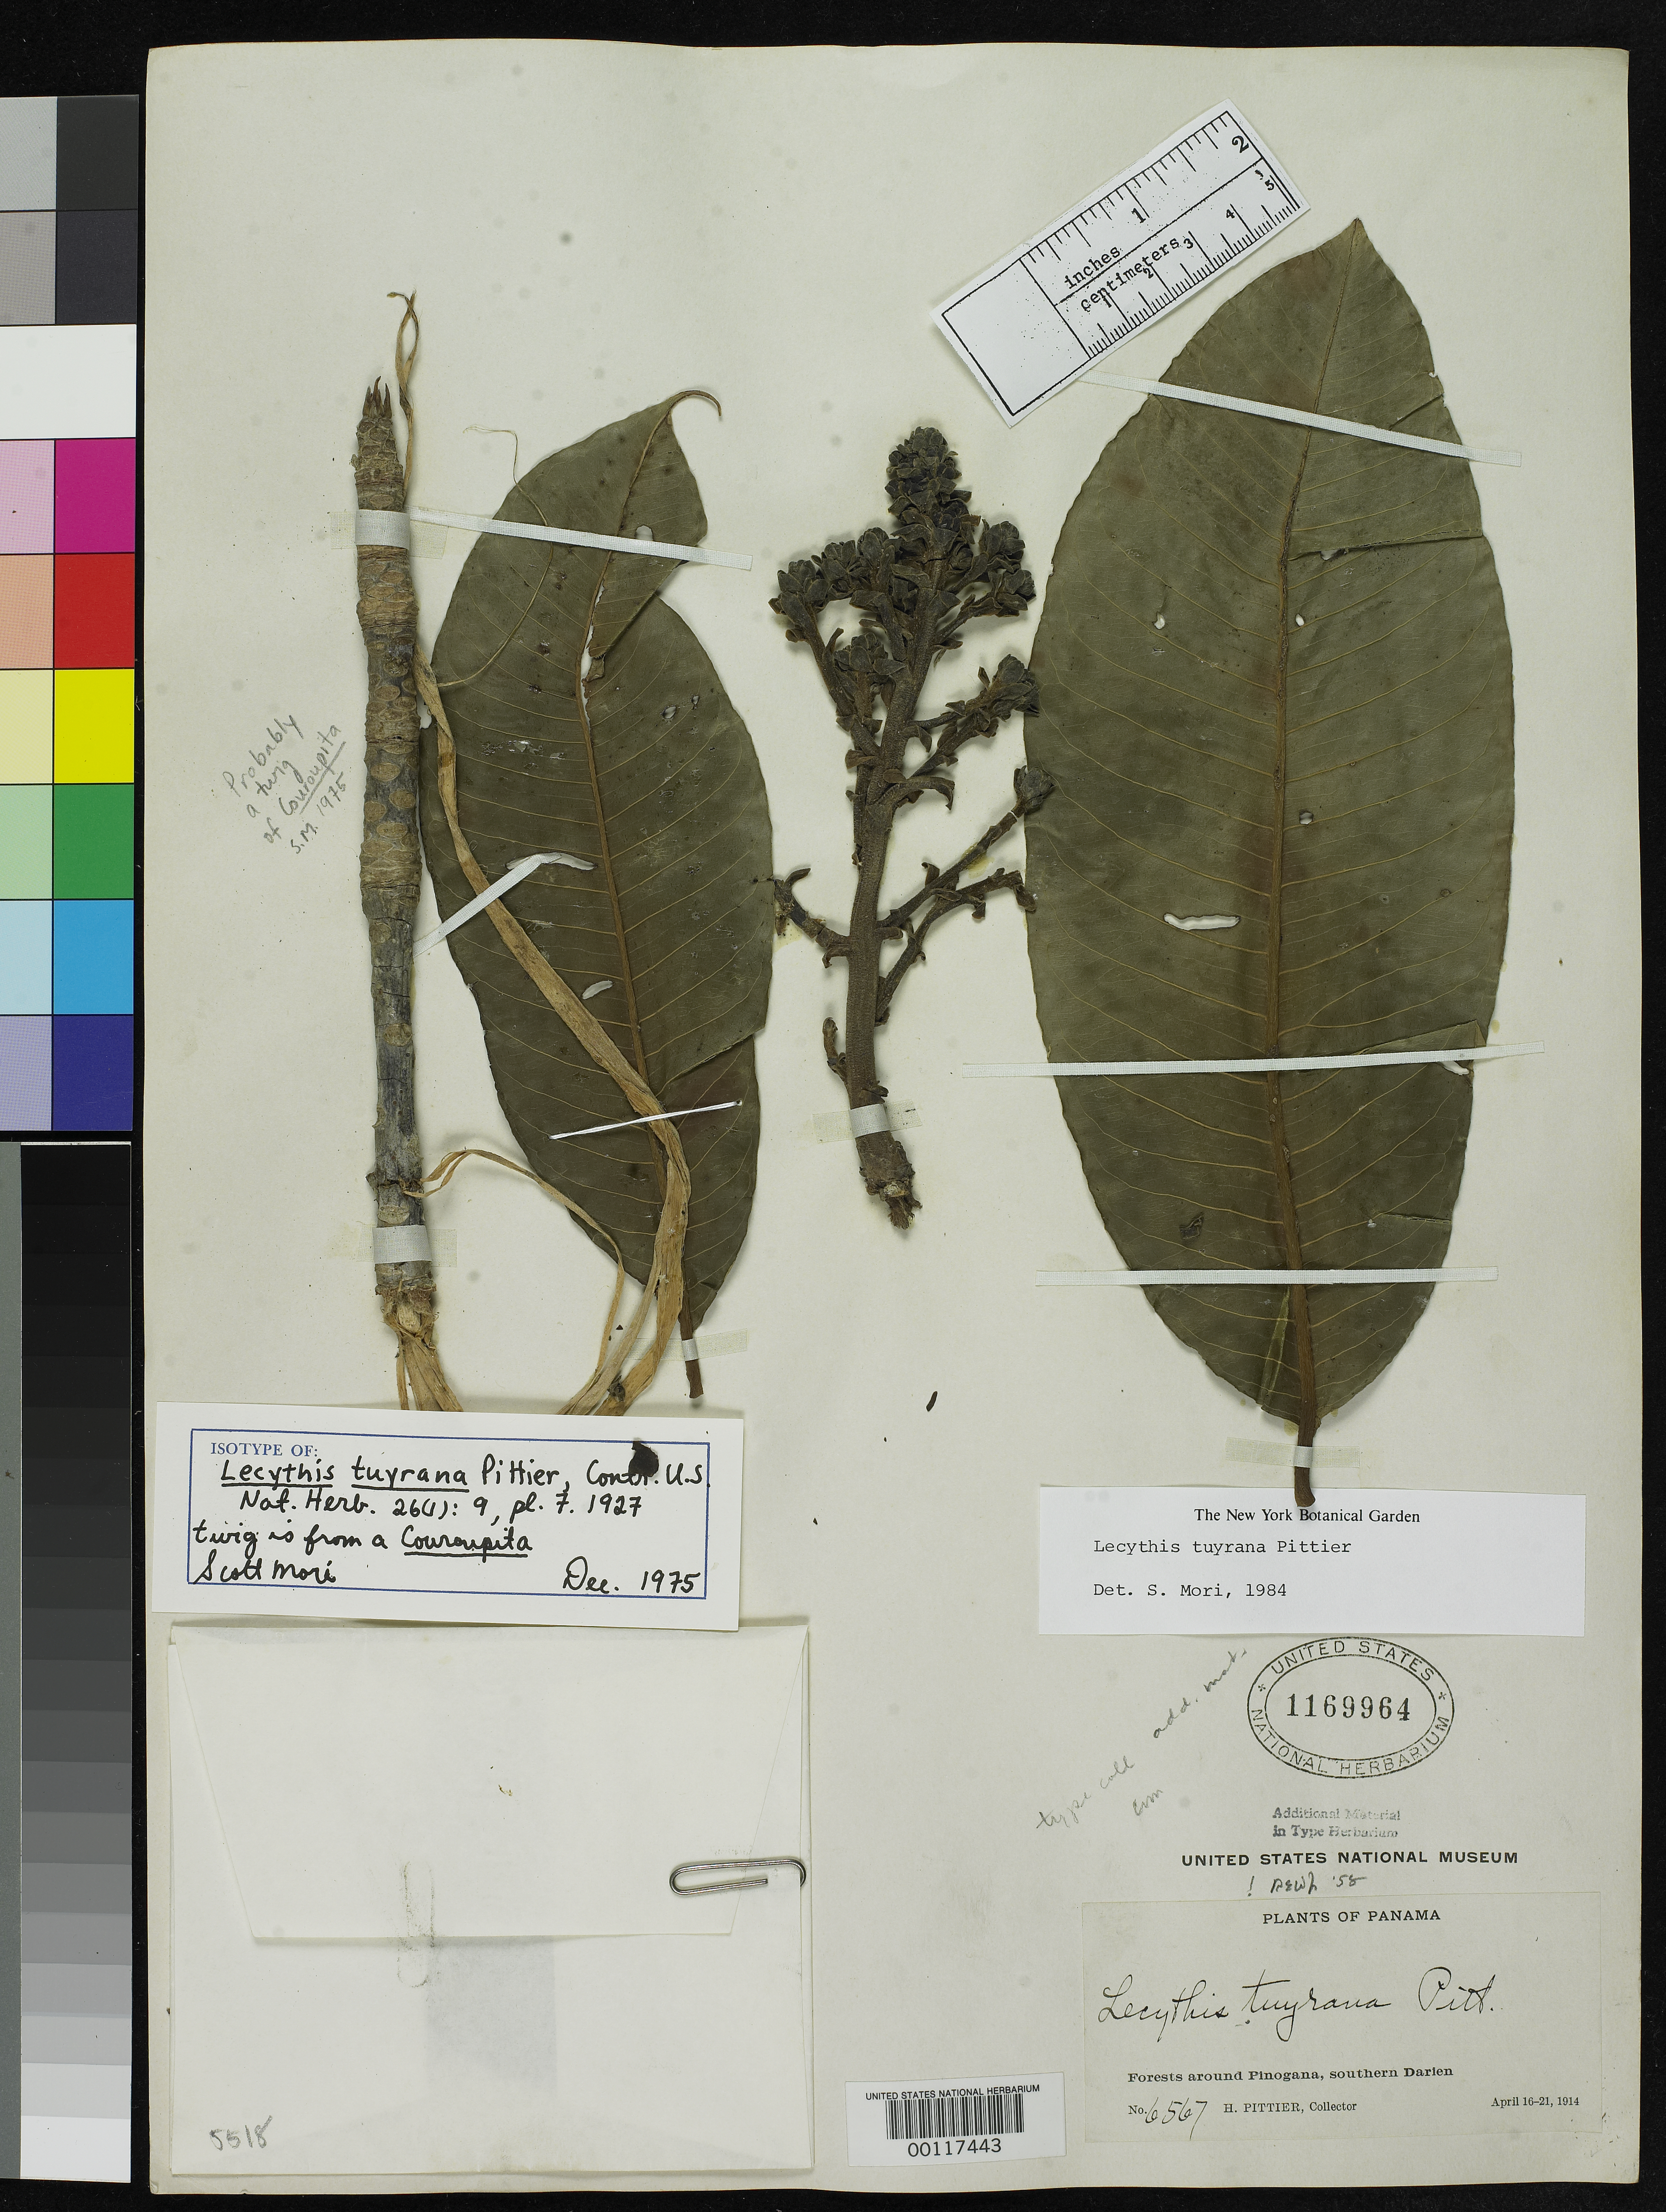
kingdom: Plantae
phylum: Tracheophyta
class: Magnoliopsida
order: Ericales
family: Lecythidaceae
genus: Lecythis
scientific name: Lecythis tuyrana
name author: Pittier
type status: Isotype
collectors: H. F. Pittier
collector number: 6567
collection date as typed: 1914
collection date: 1914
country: Panama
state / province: Darién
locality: Pinogana.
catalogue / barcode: US 1169964